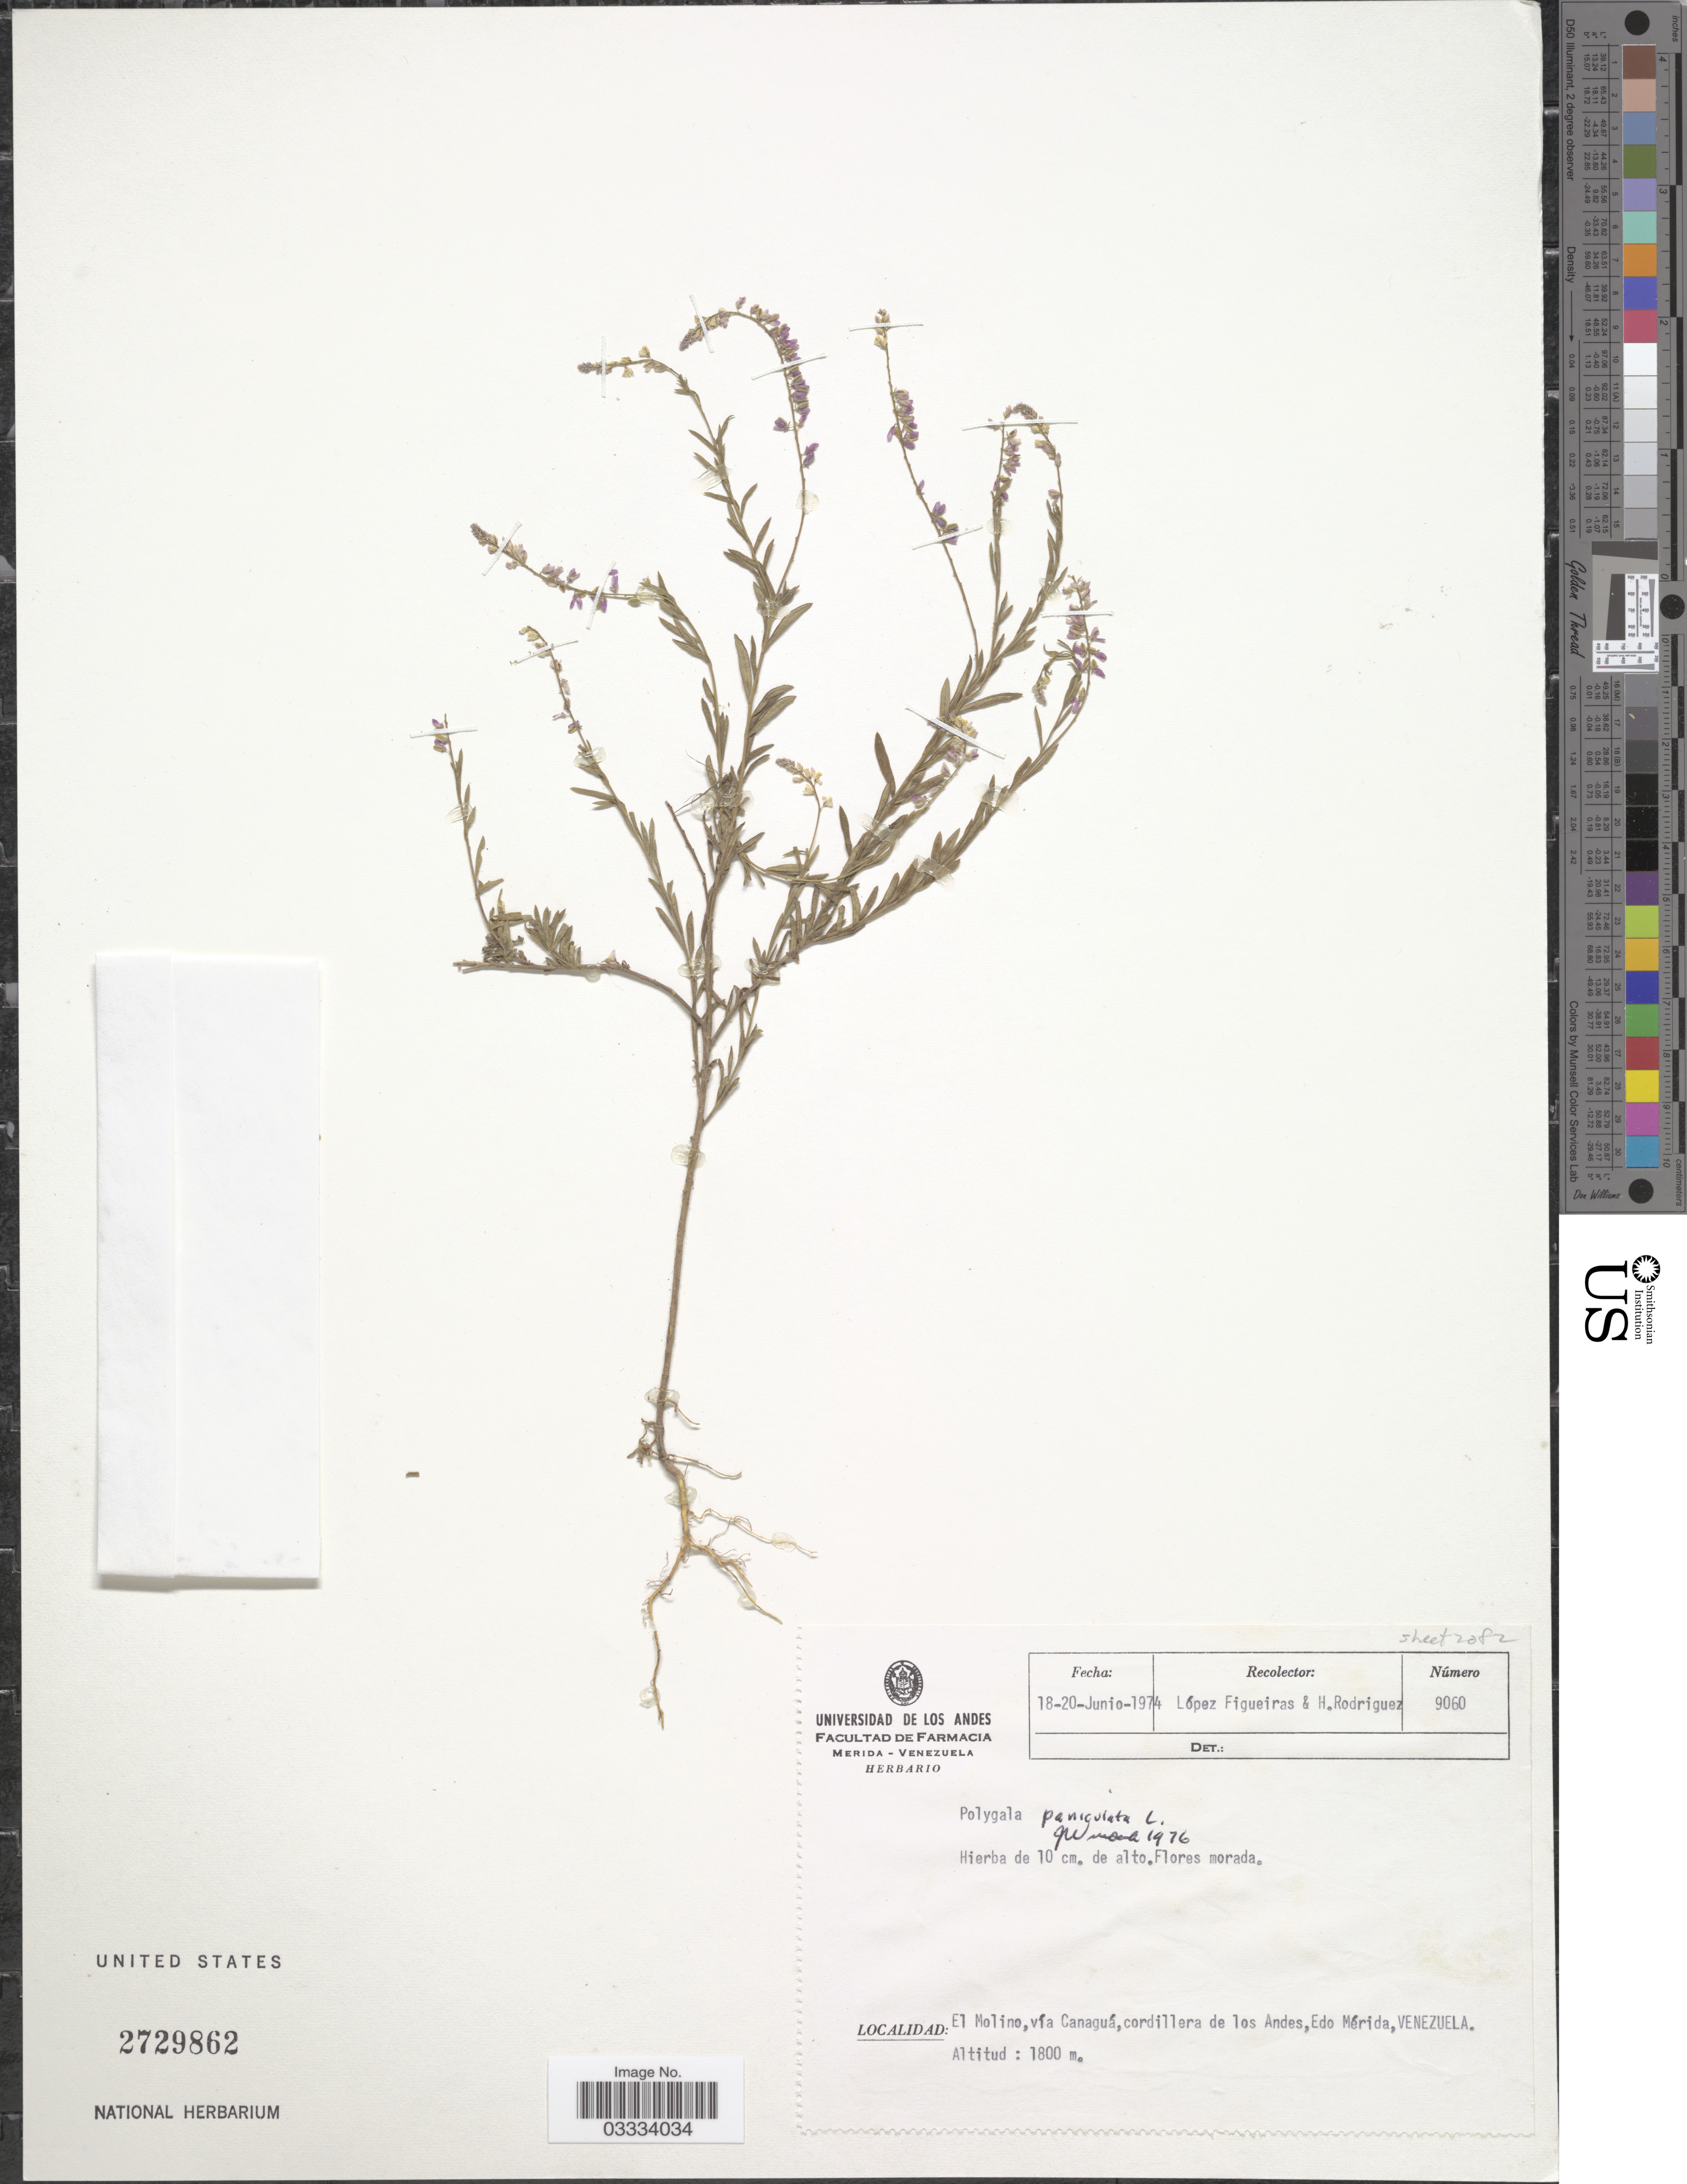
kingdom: Plantae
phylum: Tracheophyta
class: Magnoliopsida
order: Fabales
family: Polygalaceae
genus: Polygala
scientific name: Polygala paniculata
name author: L.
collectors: M. López Figueiras & H. Rodriguez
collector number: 9060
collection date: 1974-06-18/1974-06-20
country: Venezuela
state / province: Mérida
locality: El Molino, vía Canaguá, cordillera de los Andes.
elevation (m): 1800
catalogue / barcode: US 2729862